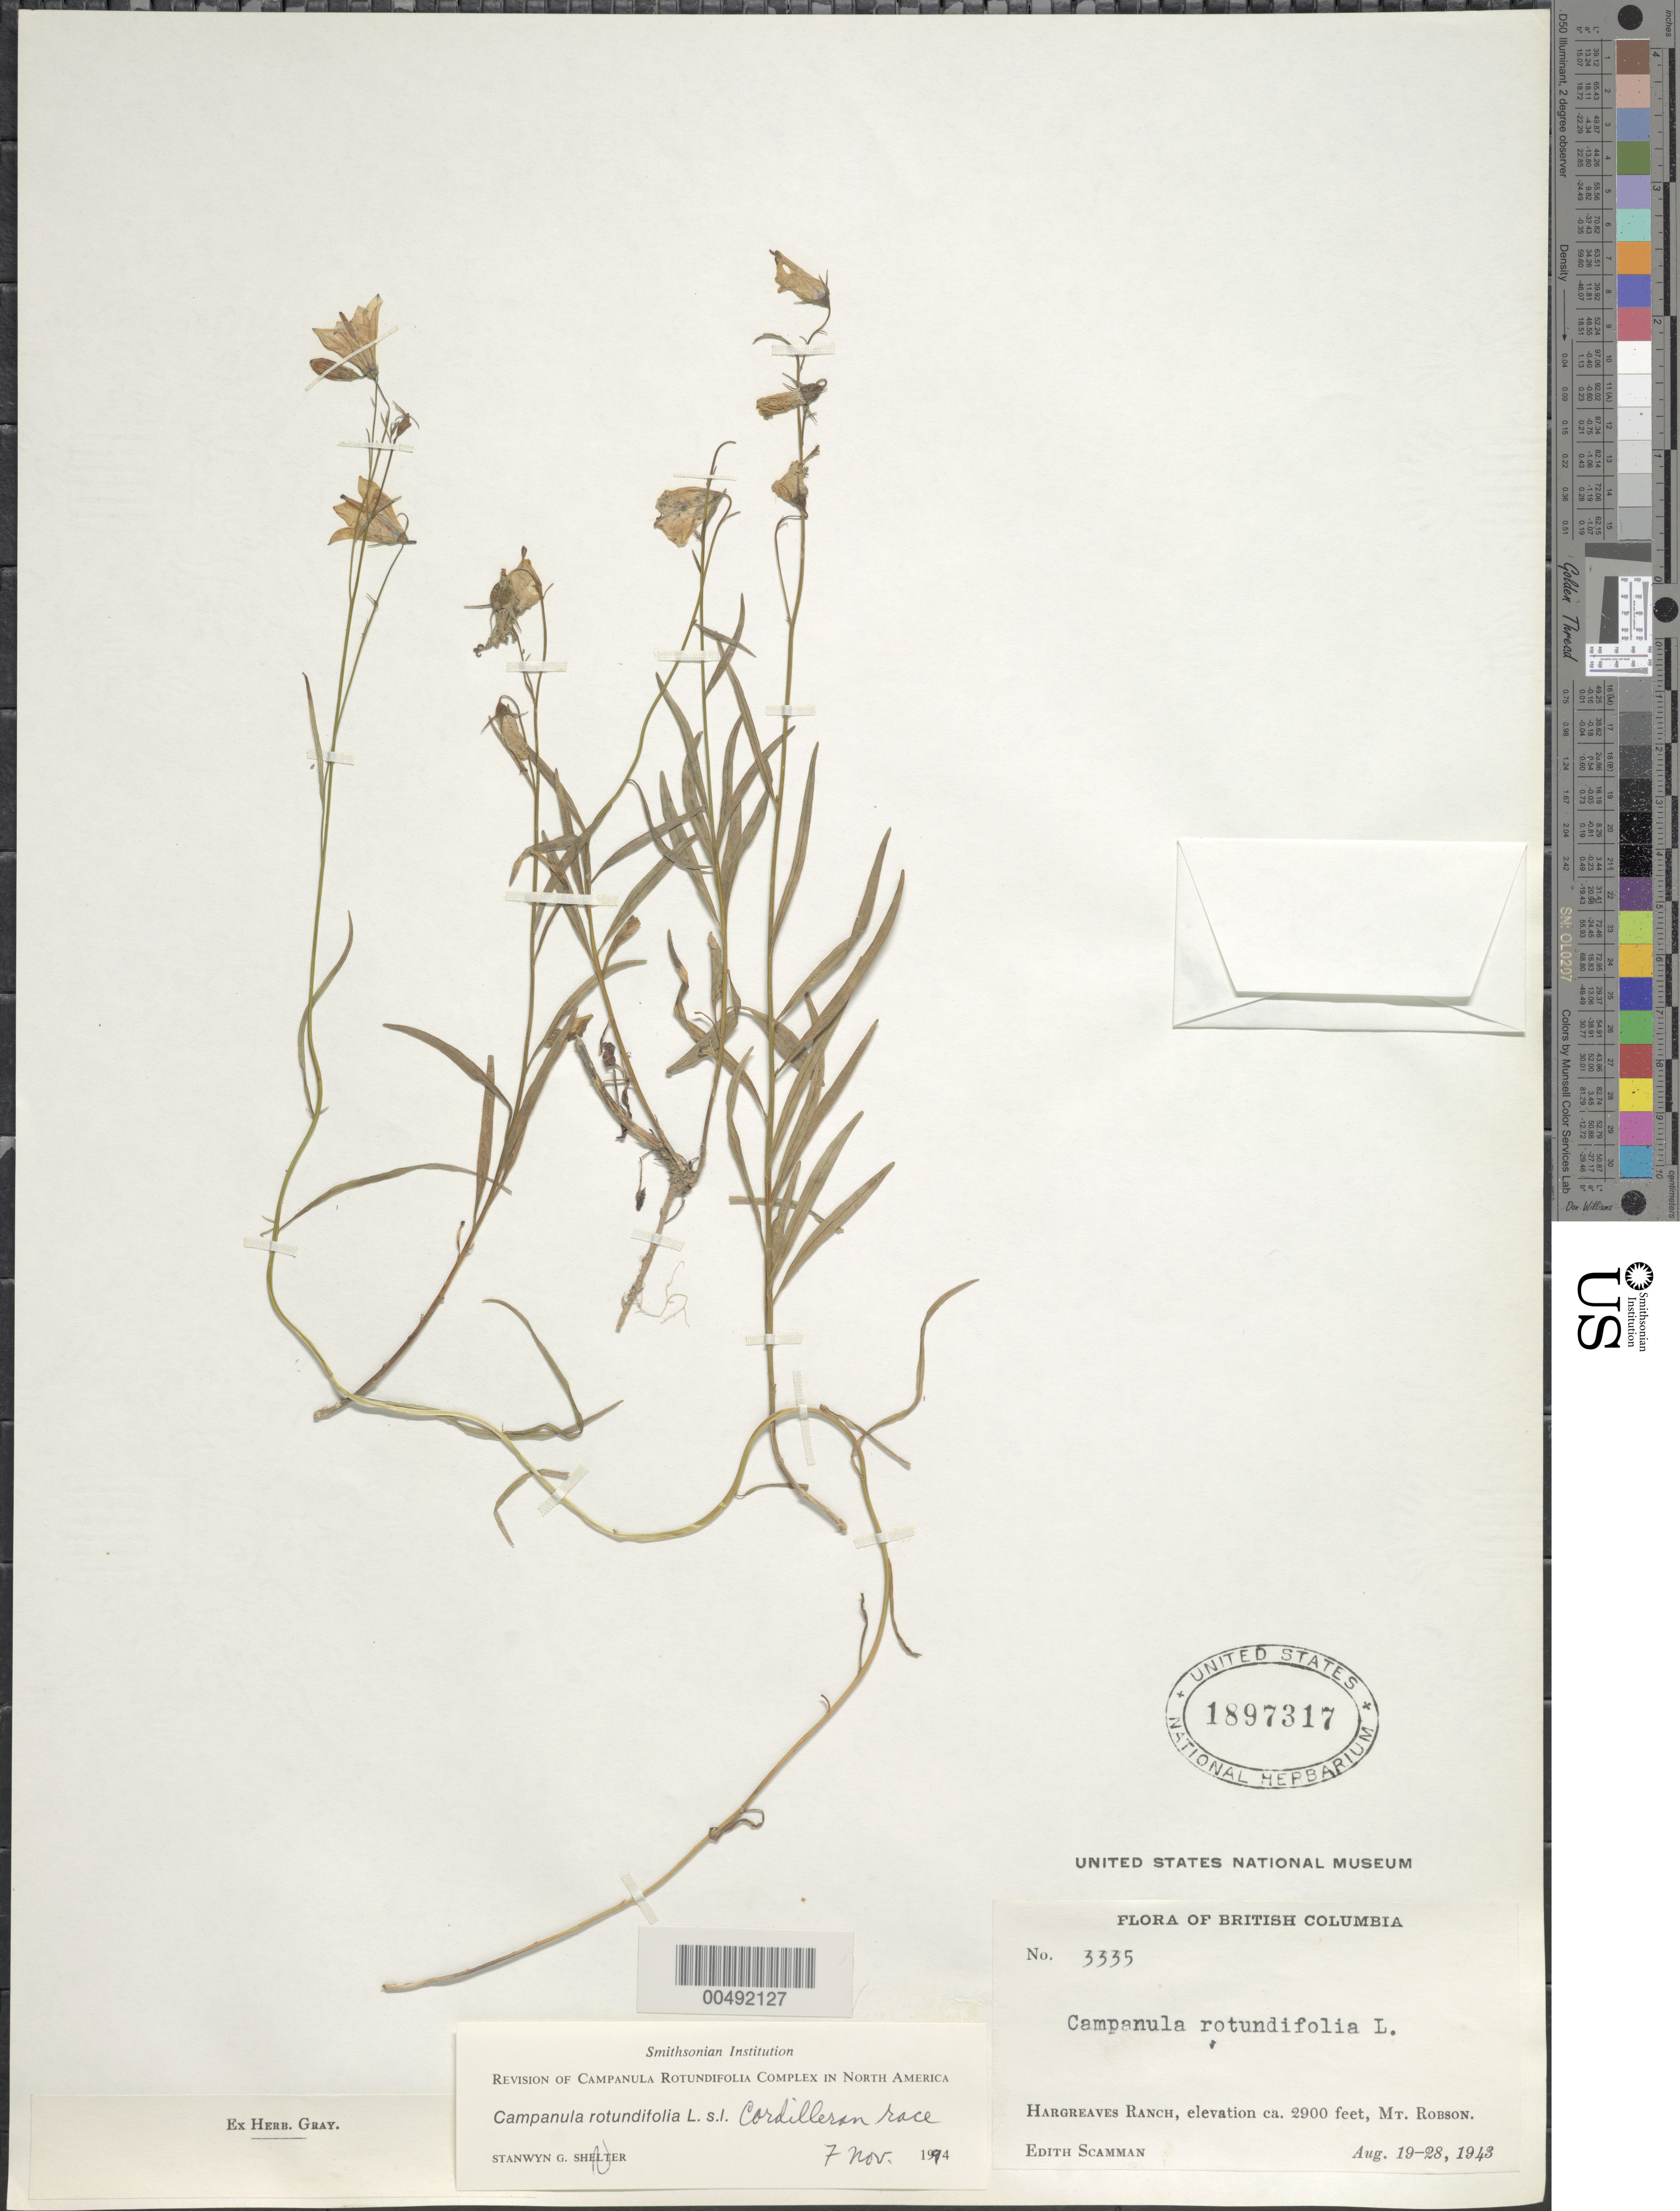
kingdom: Plantae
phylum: Tracheophyta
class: Magnoliopsida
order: Asterales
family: Campanulaceae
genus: Campanula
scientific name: Campanula rotundifolia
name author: L.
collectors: E. Scamman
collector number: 3335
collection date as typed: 19 Aug 1943 to 28 Aug 1943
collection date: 1943-08-19/1943-08-28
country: Canada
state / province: British Columbia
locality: Mt. Robson, Hargreaves Ranch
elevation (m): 884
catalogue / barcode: US 1897317